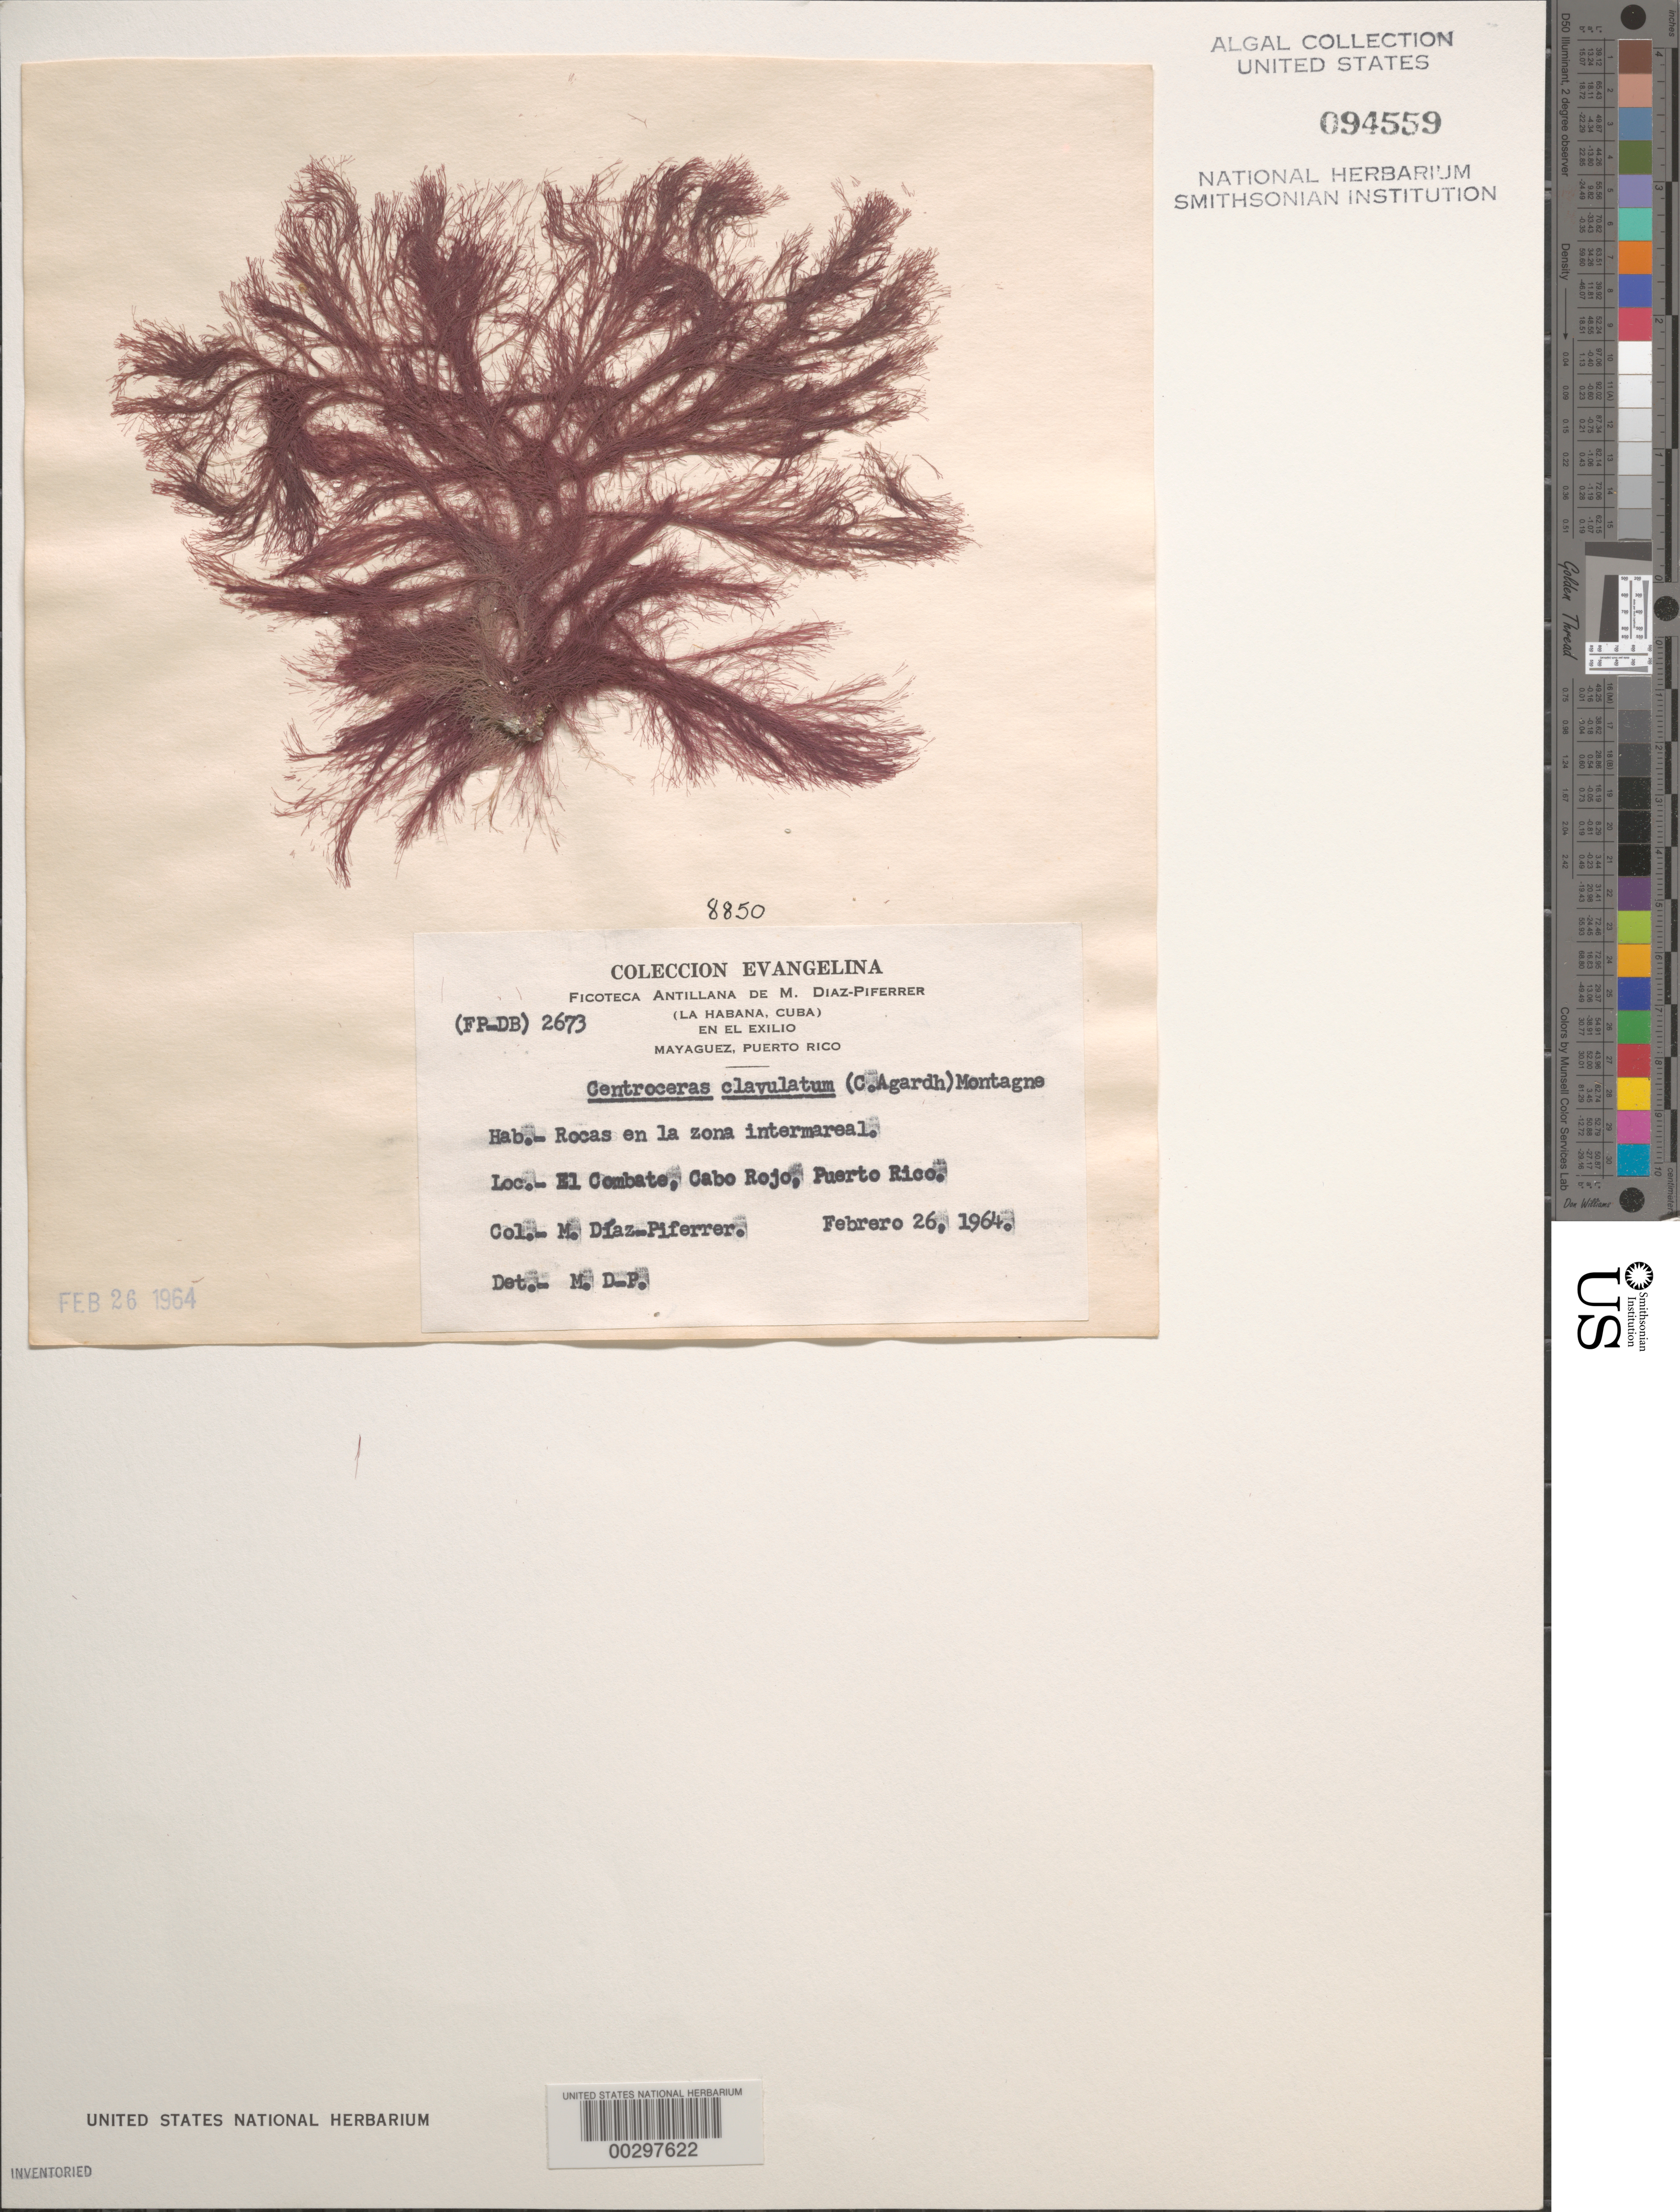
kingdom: Plantae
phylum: Rhodophyta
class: Florideophyceae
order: Ceramiales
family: Ceramiaceae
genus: Centroceras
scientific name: Centroceras clavulatum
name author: (C. Agardh) Mont.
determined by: Diaz-Piferrer, M.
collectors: M. Diaz-Piferrer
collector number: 8850 & (FP-DB) 2673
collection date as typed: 26 Feb 1964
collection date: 1964-02-26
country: Puerto Rico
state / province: Cabo Rojo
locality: El Combate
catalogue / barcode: US 94559